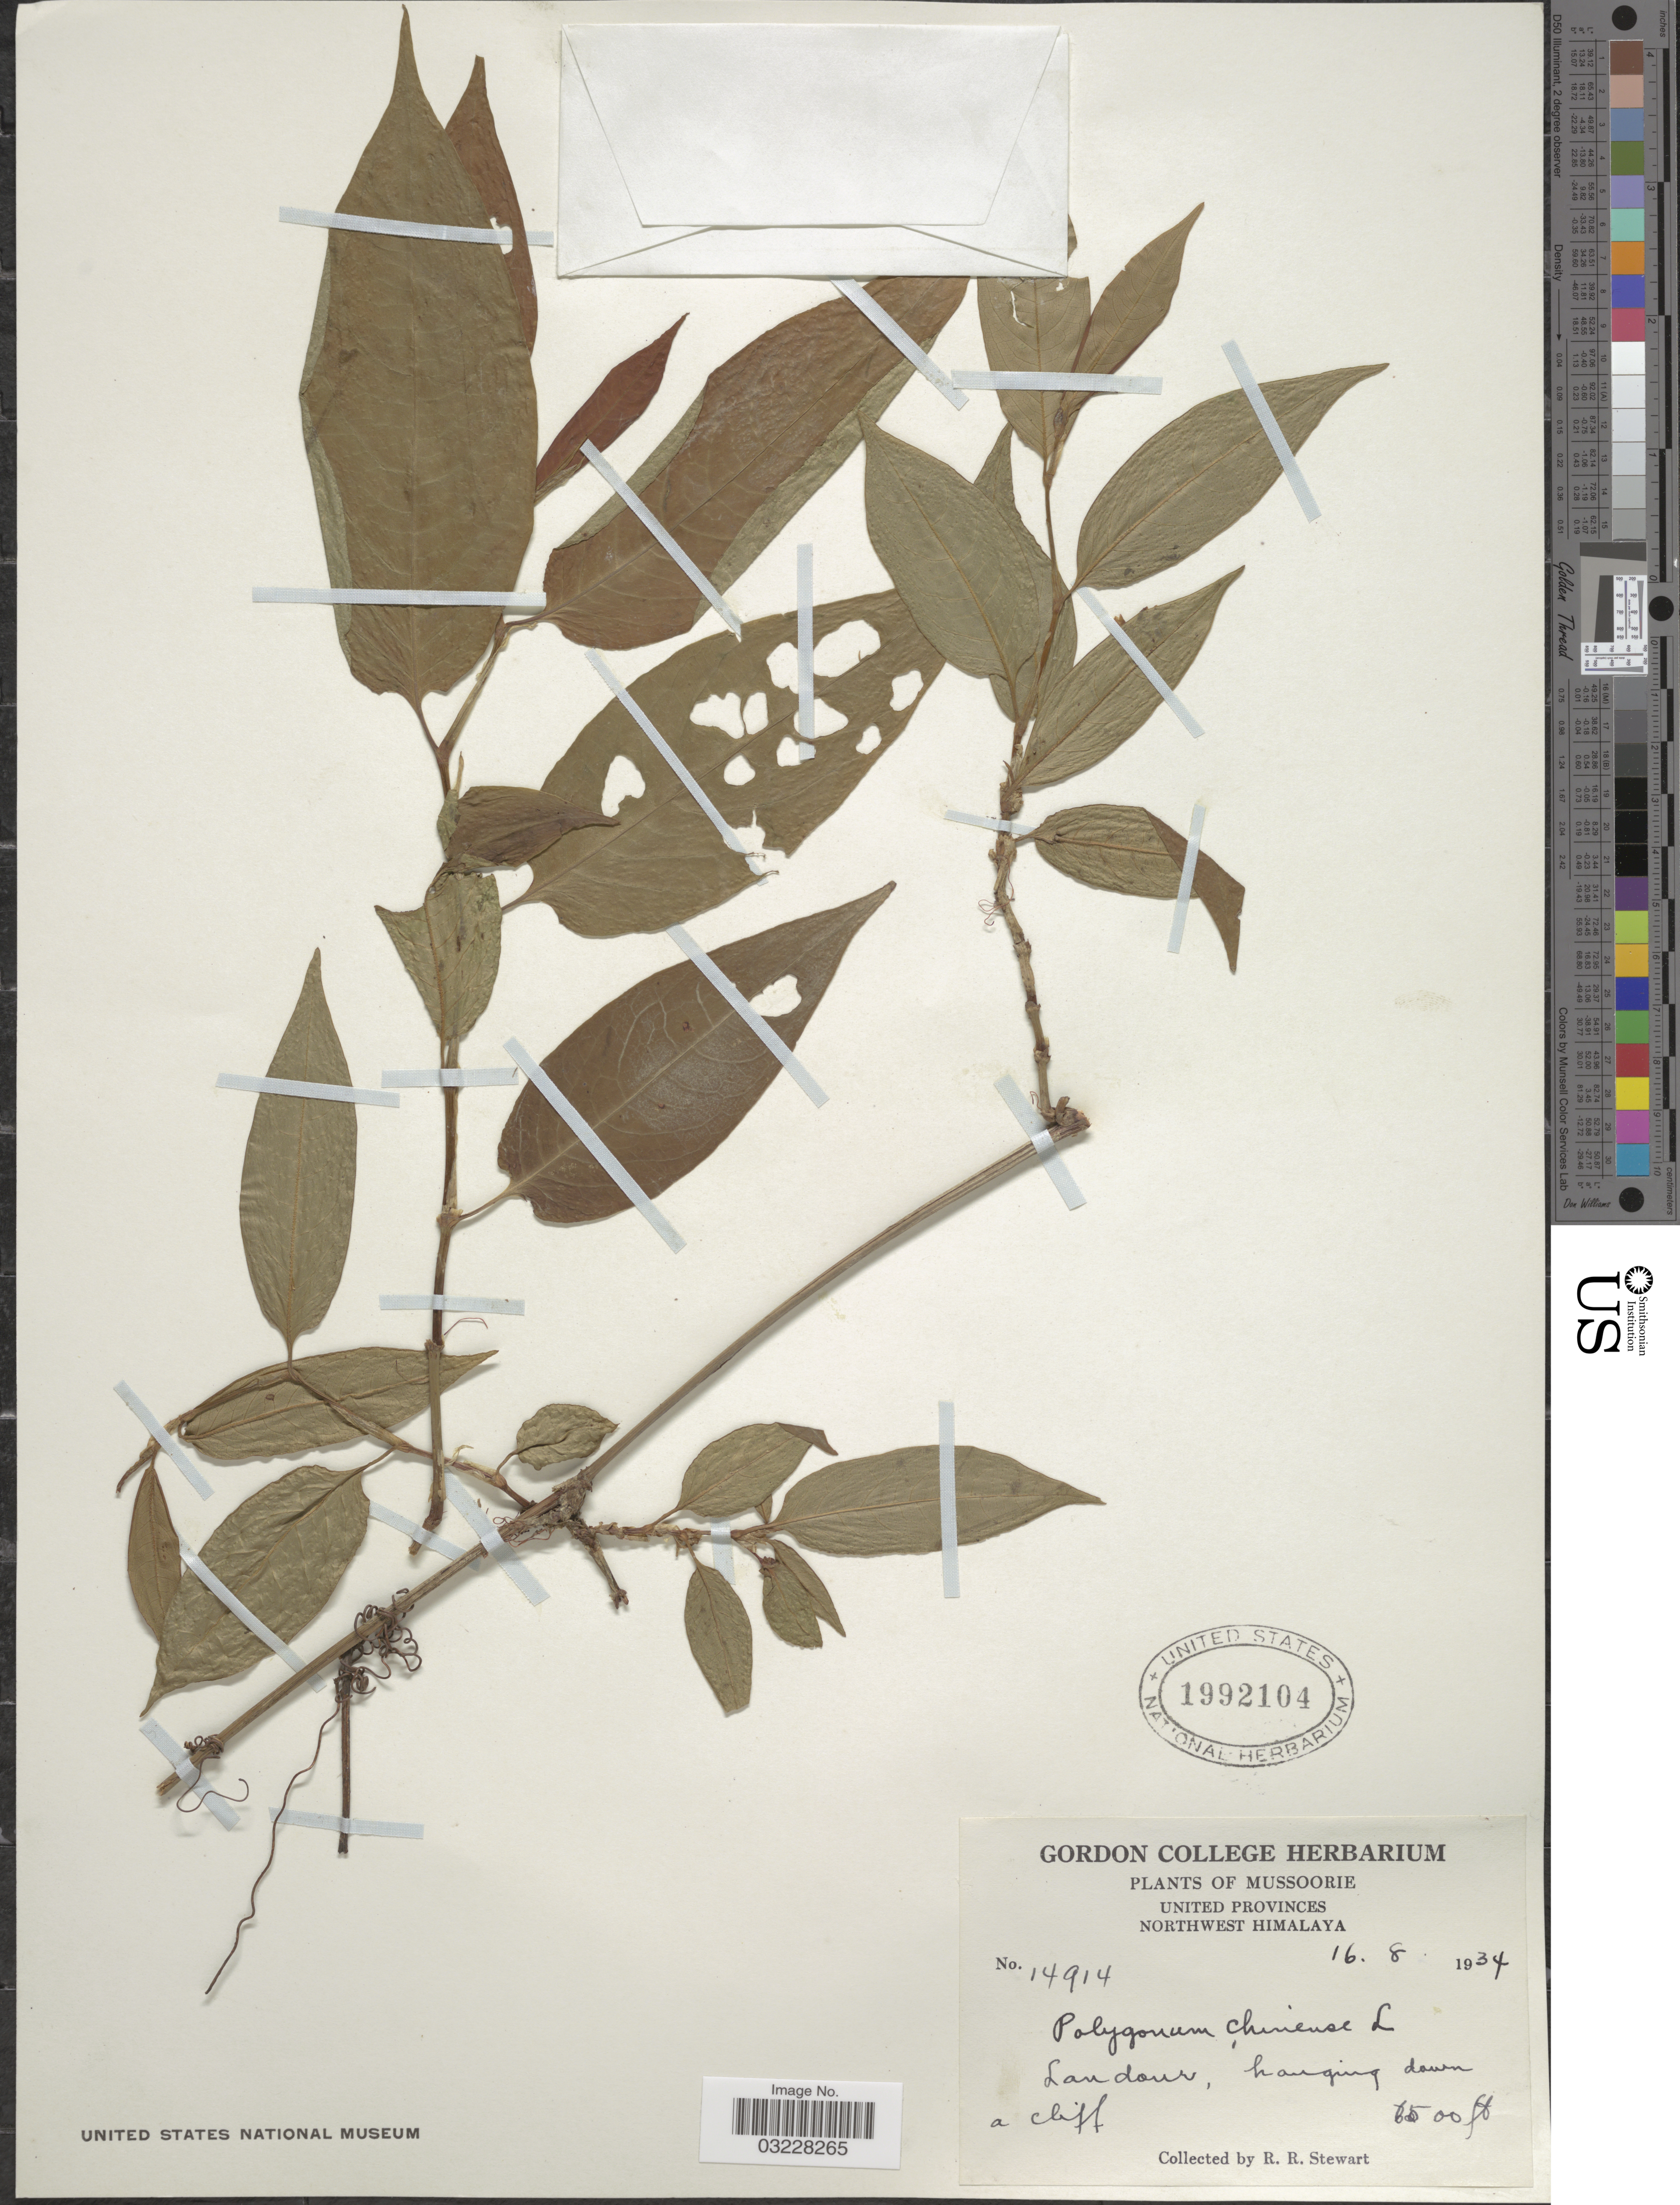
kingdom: Plantae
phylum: Tracheophyta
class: Magnoliopsida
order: Caryophyllales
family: Polygonaceae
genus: Polygonum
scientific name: Polygonum chinense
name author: L.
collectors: R. Stewart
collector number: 14914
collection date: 1934-08-16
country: India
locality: Mussoorie. United Provinces. Northwest Himalaya. Landour.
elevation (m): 1981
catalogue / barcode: US 1992104